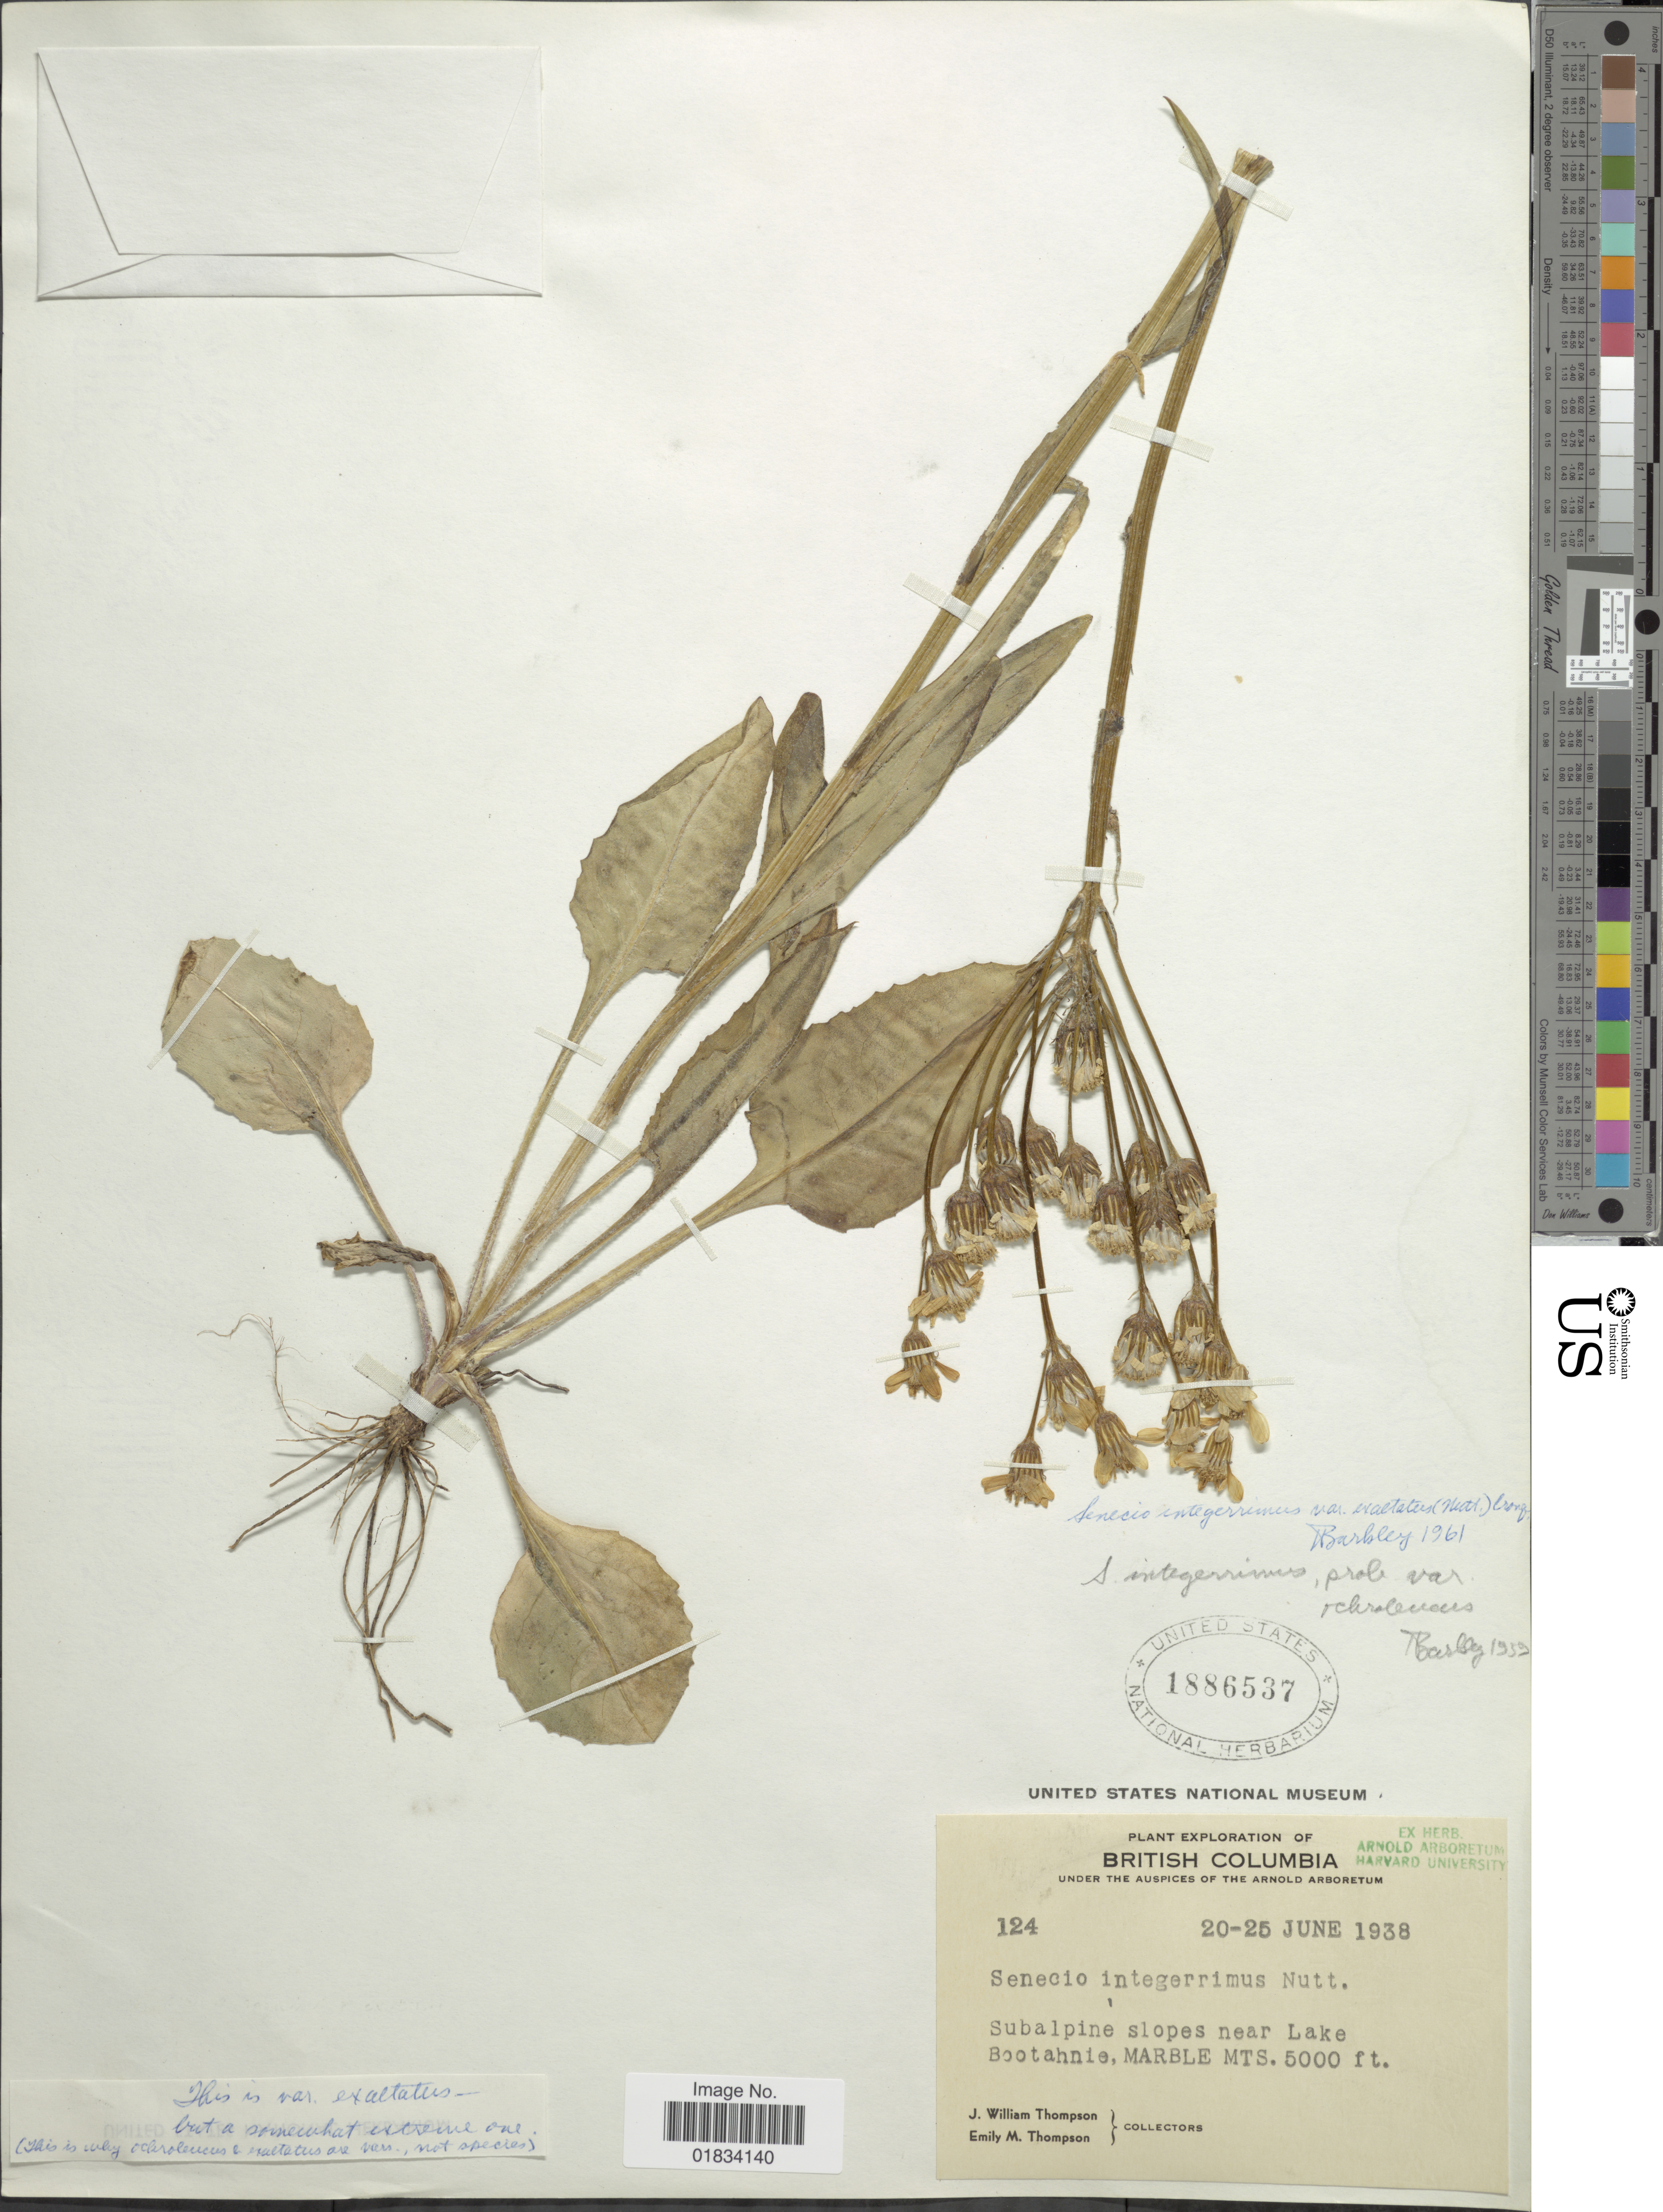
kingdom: Plantae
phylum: Tracheophyta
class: Magnoliopsida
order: Asterales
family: Asteraceae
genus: Senecio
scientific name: Senecio integerrimus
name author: Nutt.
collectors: J. W. Thompson & E. M. Thompson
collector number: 124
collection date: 1938-06-20/1938-06-25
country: Canada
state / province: British Columbia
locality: Subalpine slopes near Lake Bootahnie, Marble Mts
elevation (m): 1524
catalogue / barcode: US 1886537